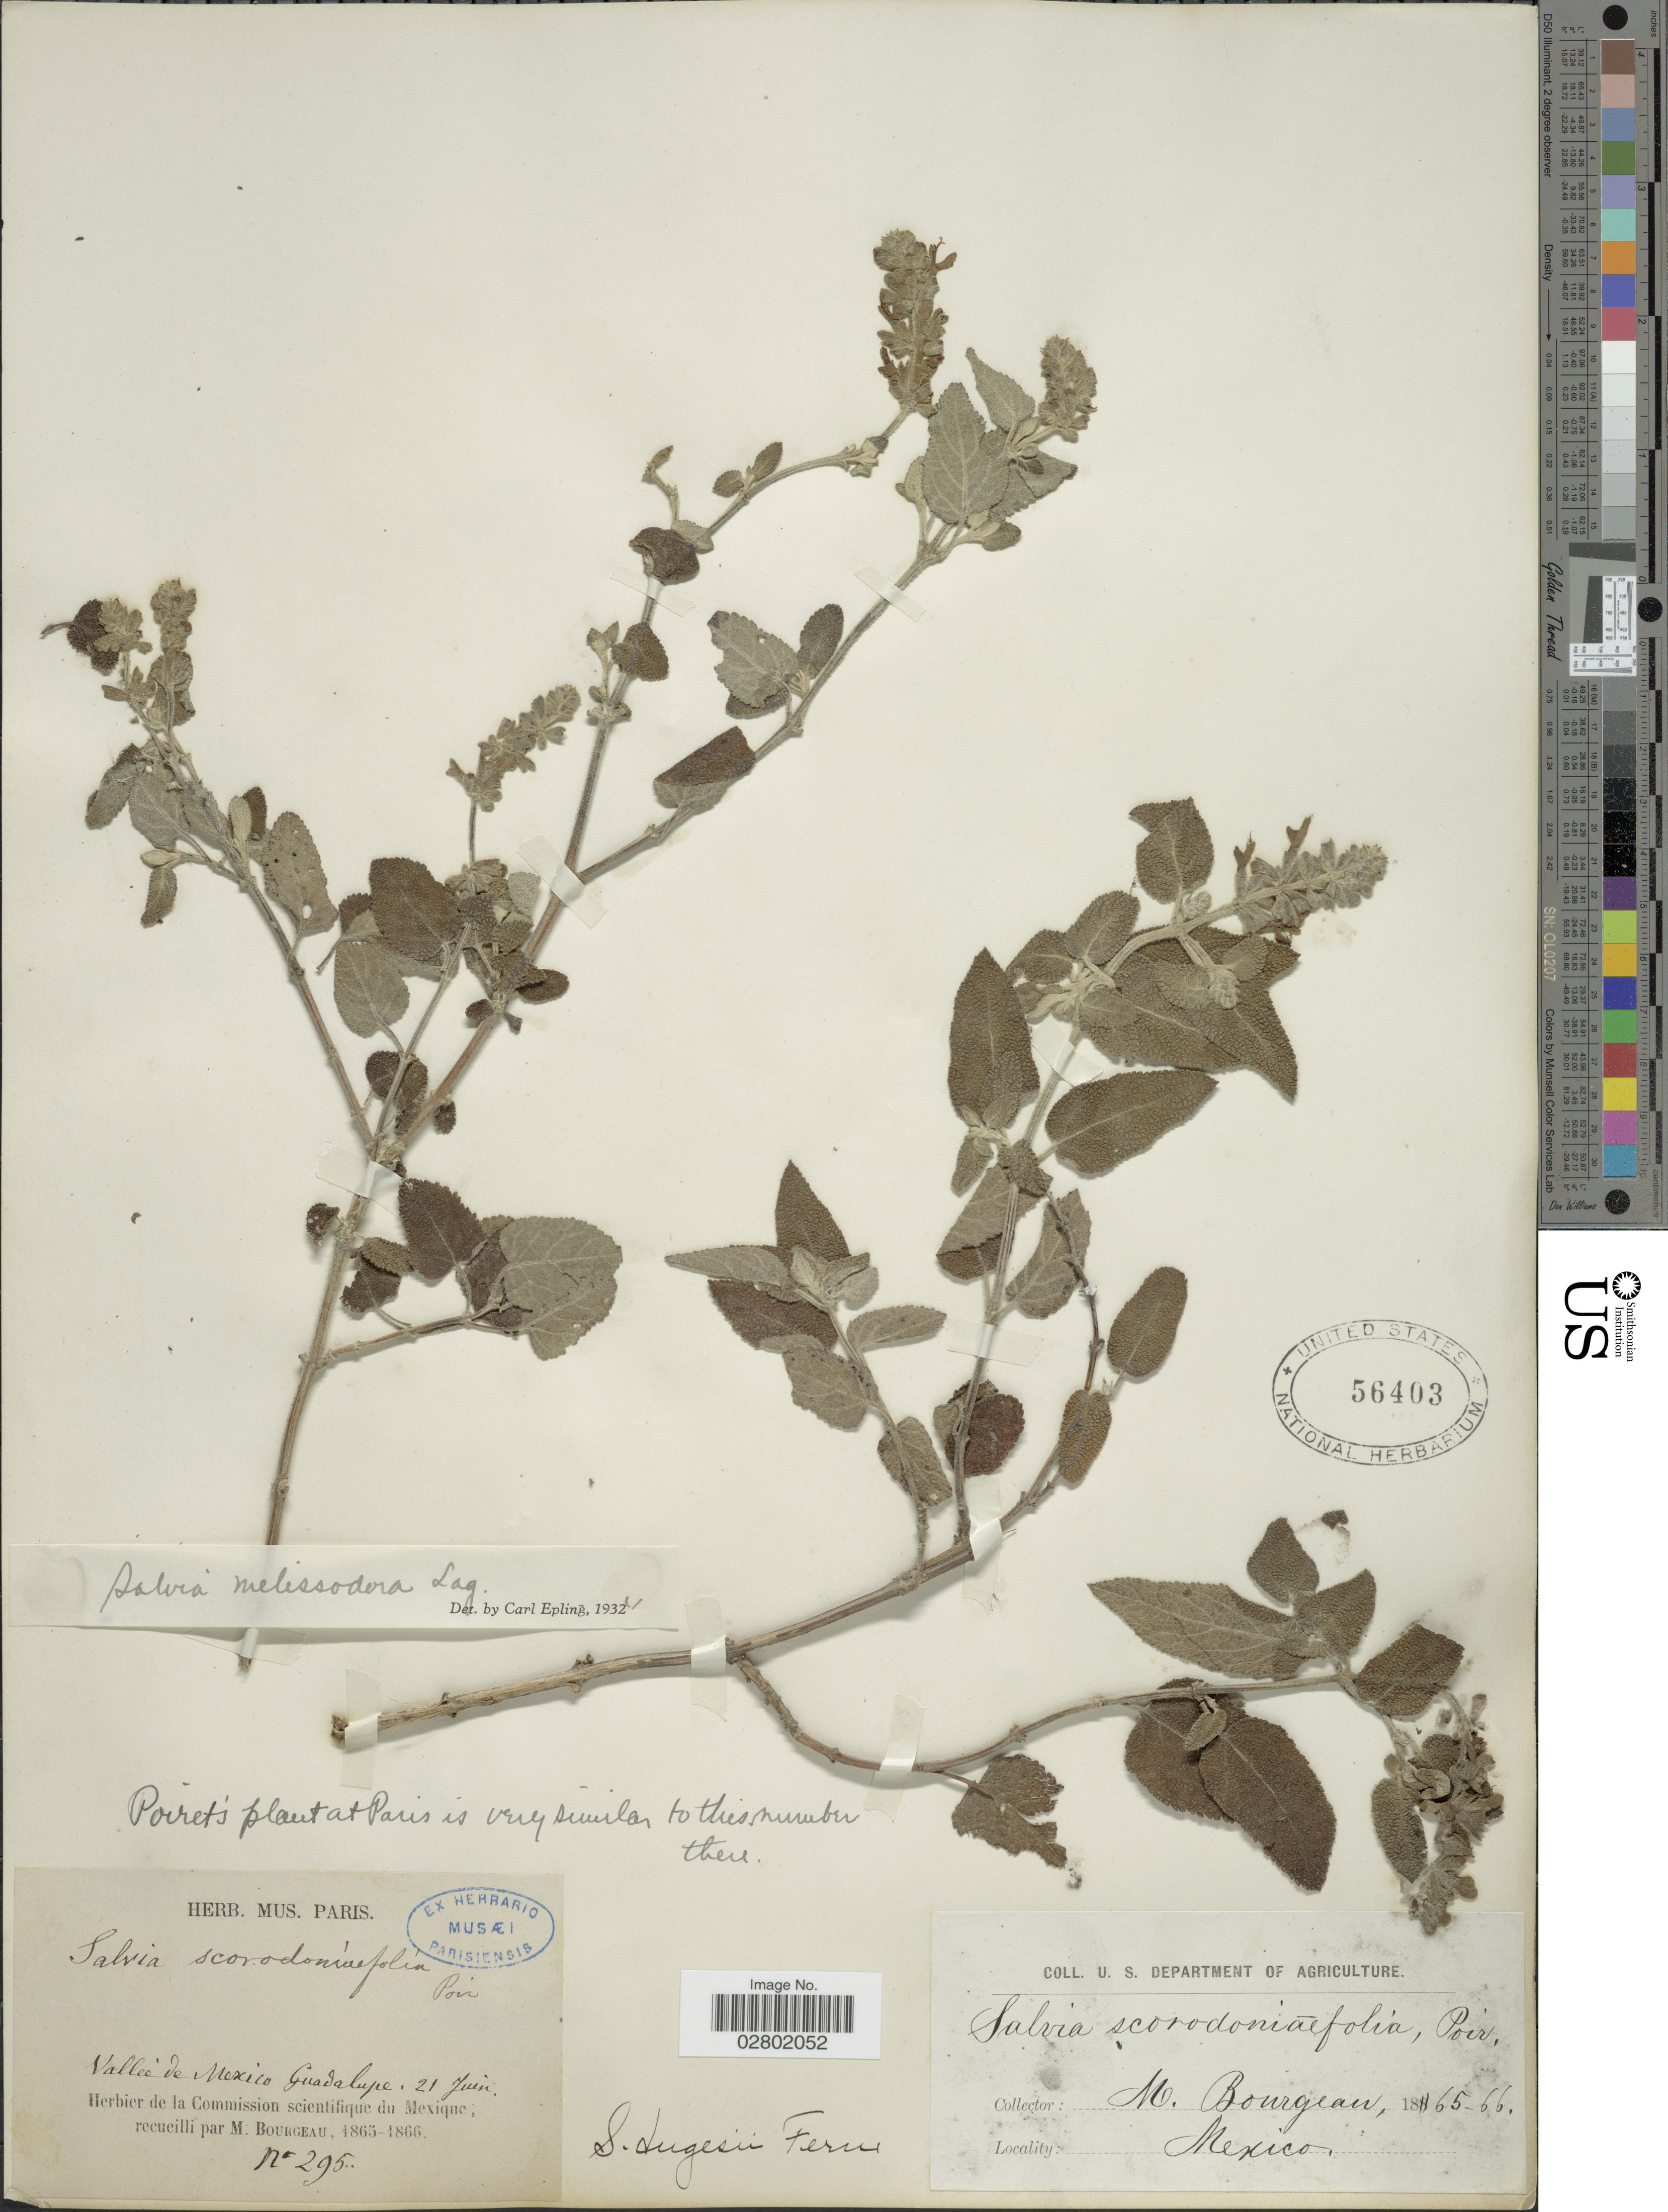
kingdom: Plantae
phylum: Tracheophyta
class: Magnoliopsida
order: Lamiales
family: Lamiaceae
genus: Salvia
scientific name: Salvia melissodora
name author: Lag.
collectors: M. Bourgeau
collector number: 295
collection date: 1865-06-21/1866-06-21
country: Mexico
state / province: México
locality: Vallée de Mexico, Guadalupe.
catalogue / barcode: US 56403